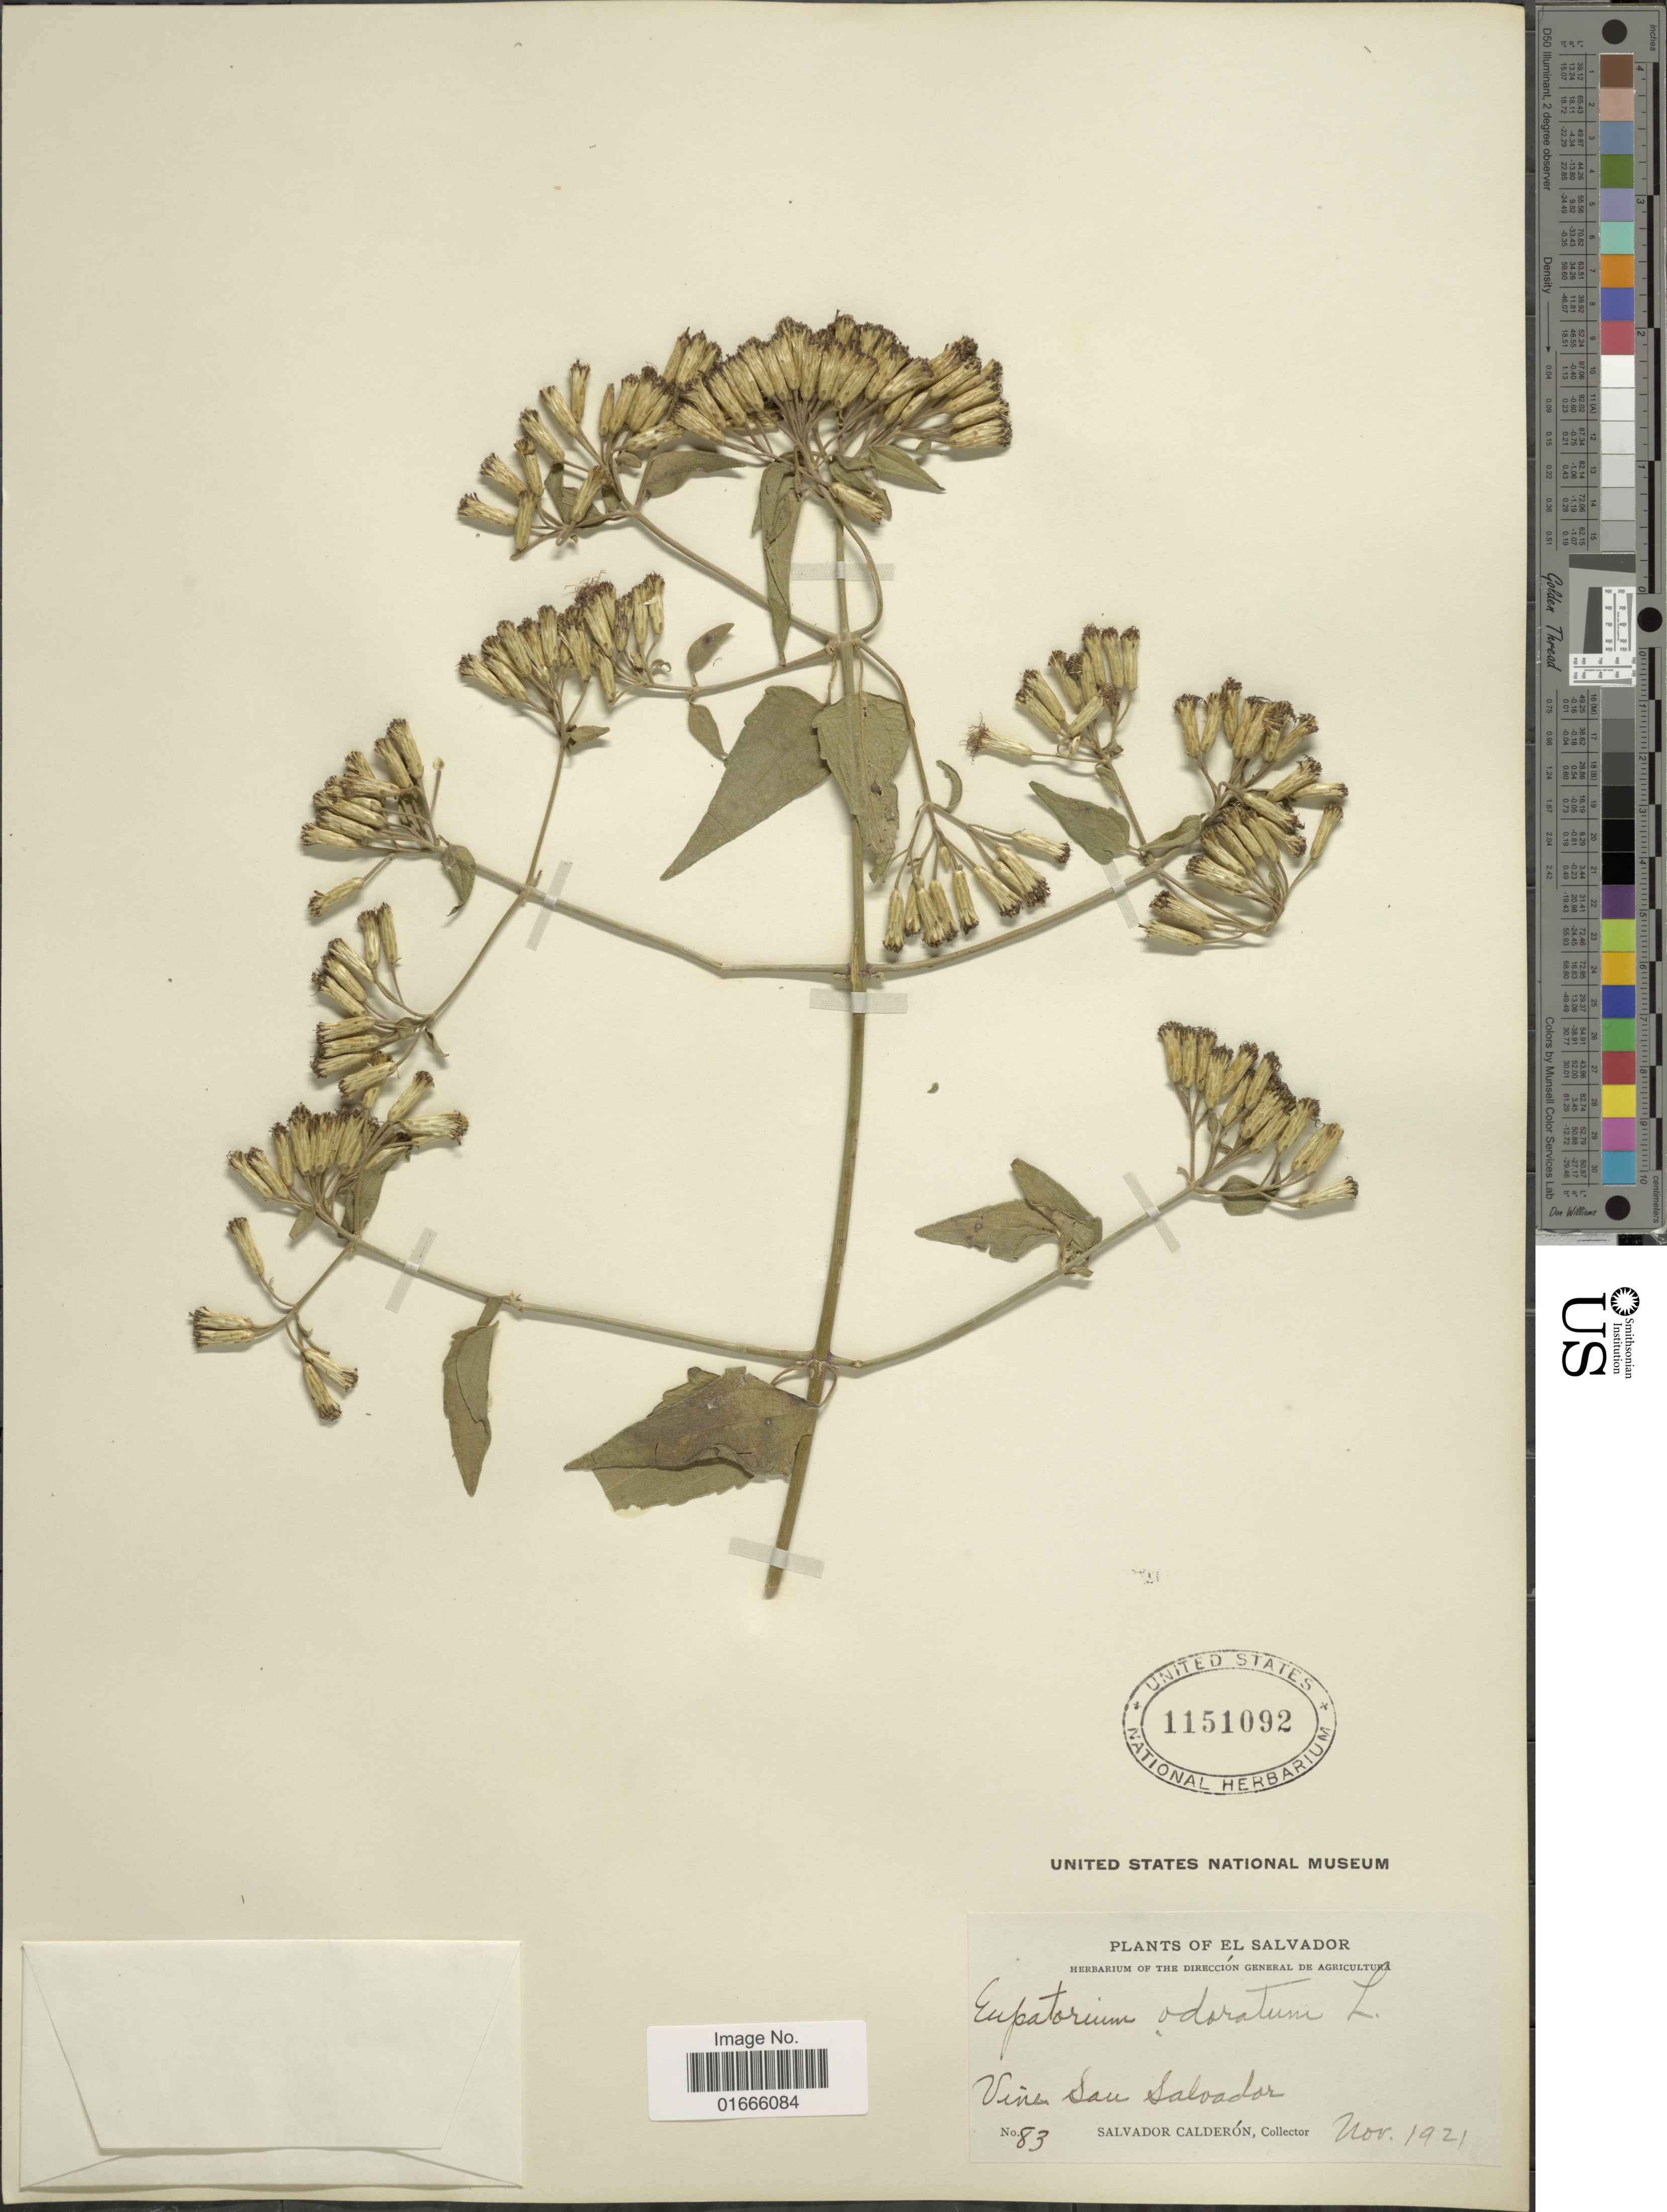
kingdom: Plantae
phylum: Tracheophyta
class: Magnoliopsida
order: Asterales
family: Asteraceae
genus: Chromolaena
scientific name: Chromolaena odorata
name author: (L.) R.M. King & H. Rob.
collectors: S. Calderón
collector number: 83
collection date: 1921-11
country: El Salvador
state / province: San Salvador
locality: Vine San Salvador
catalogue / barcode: US 1151092